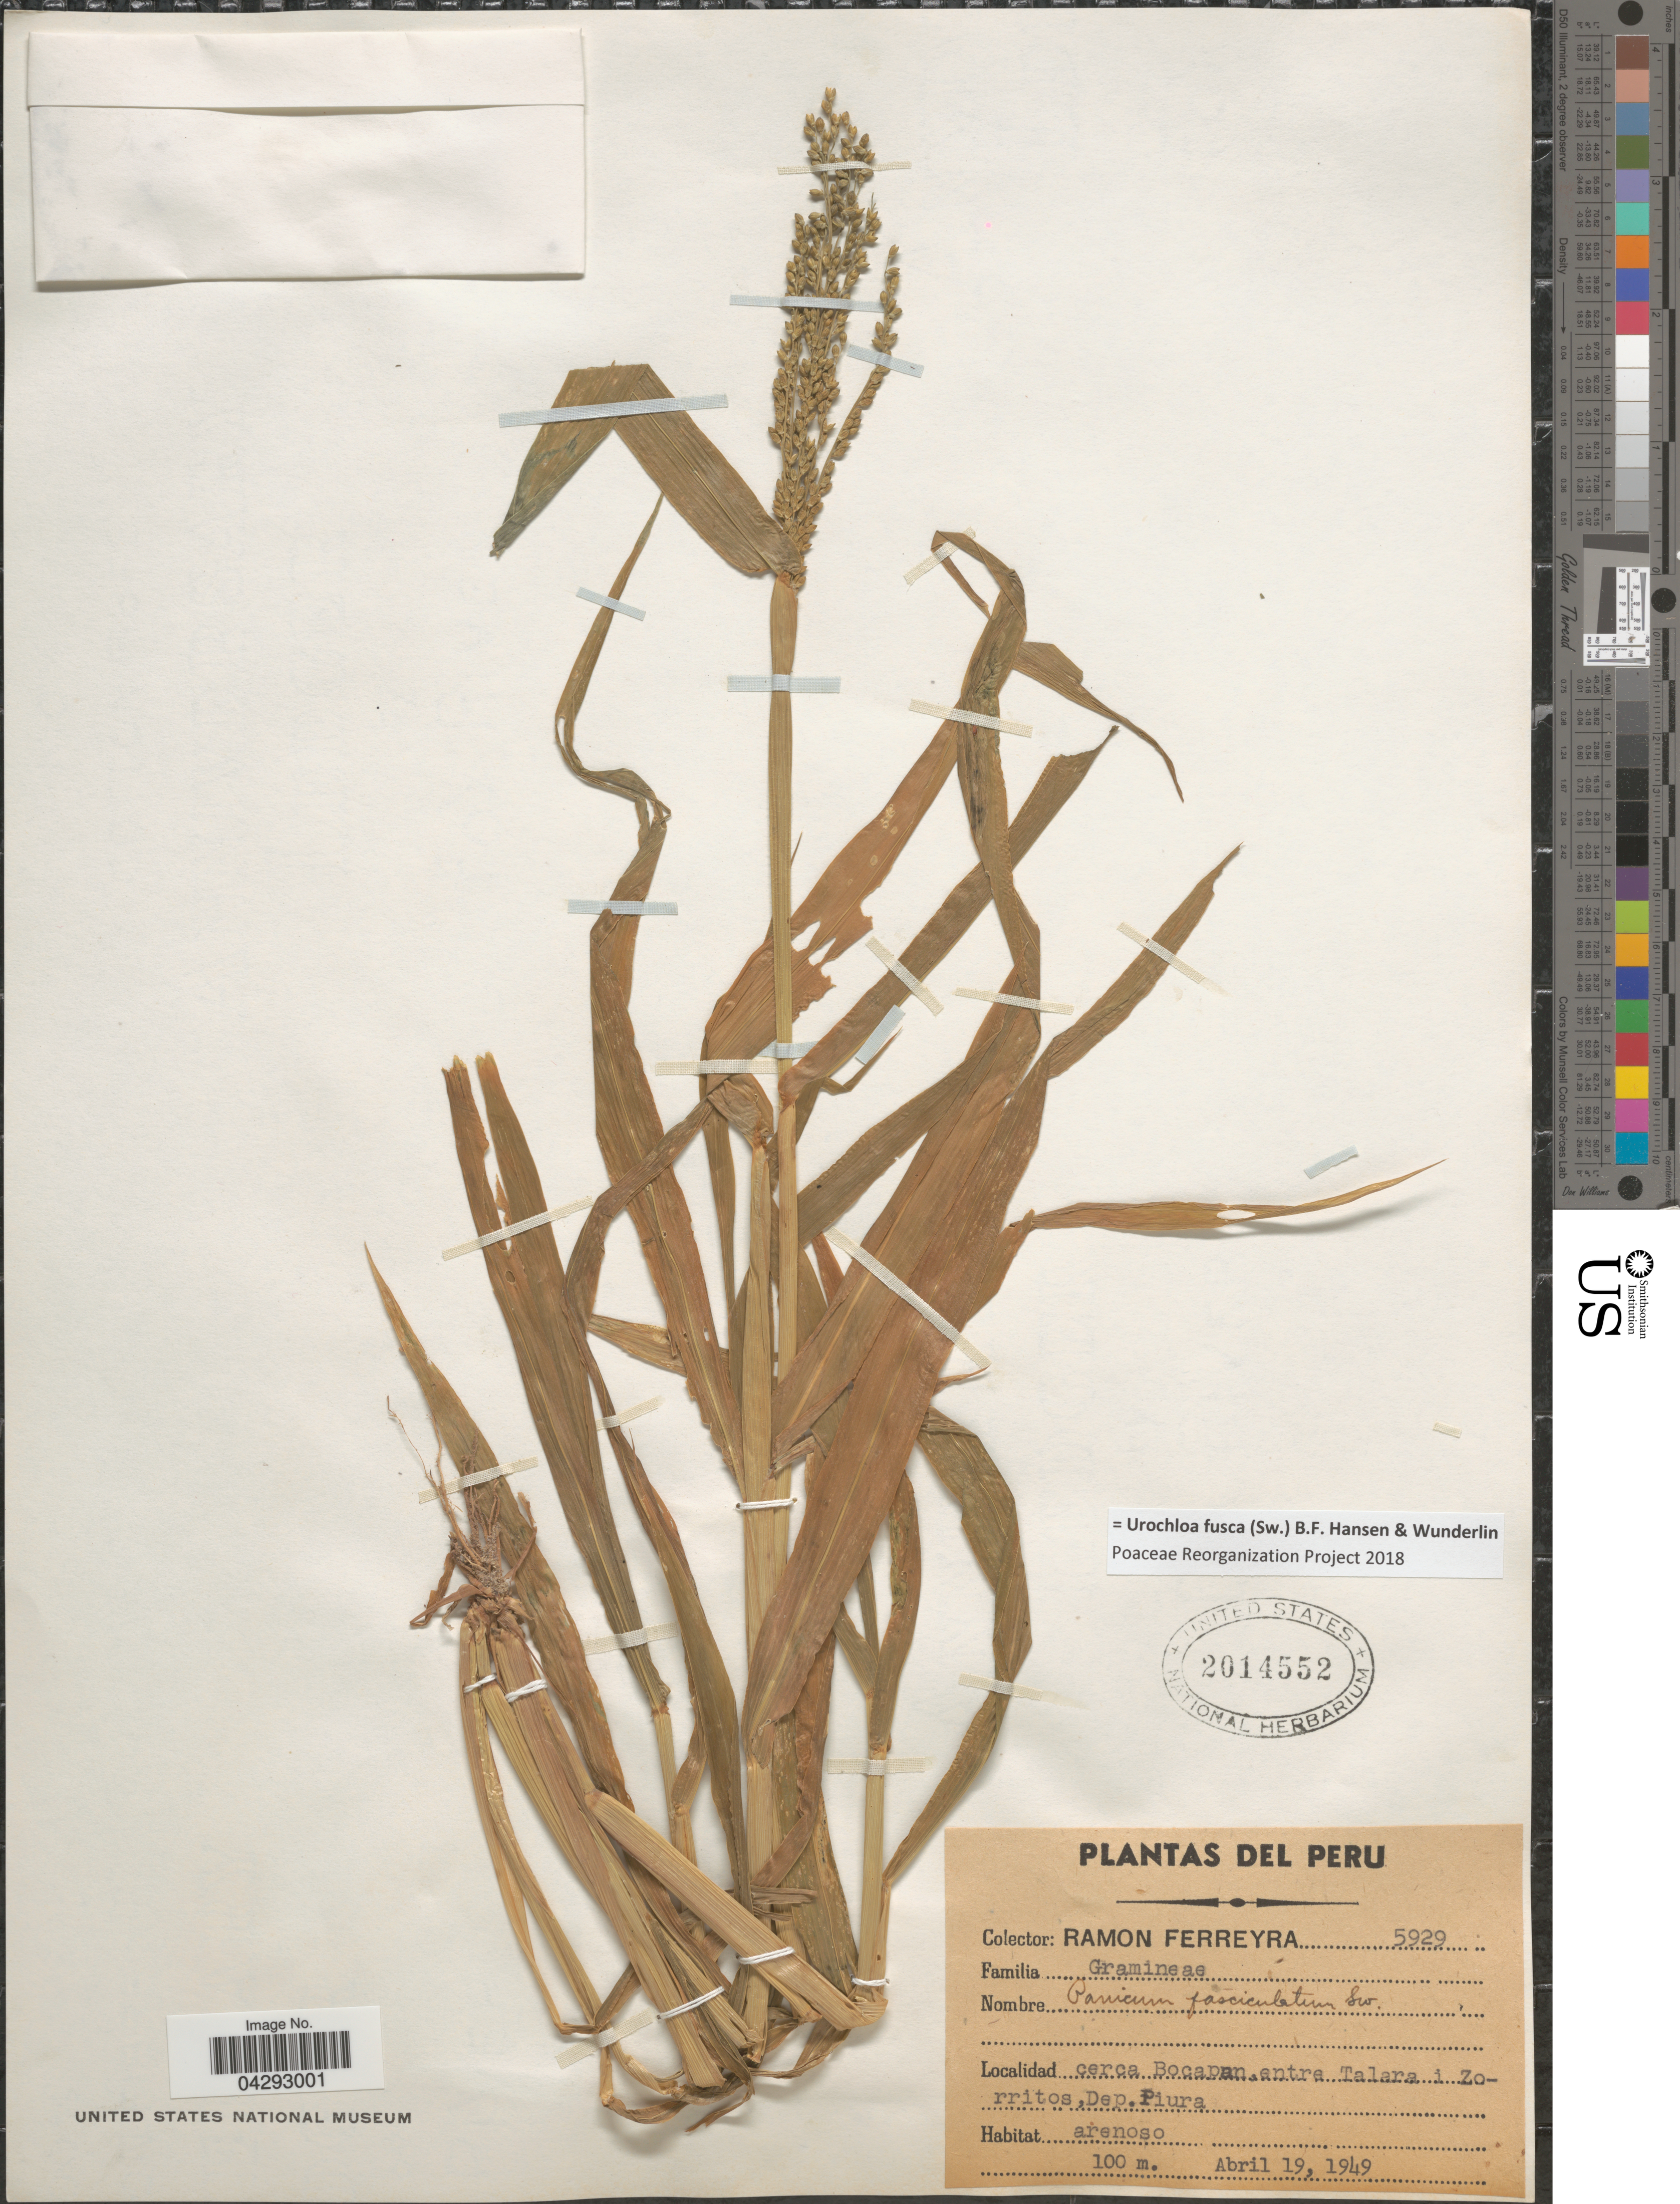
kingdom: Plantae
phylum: Tracheophyta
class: Liliopsida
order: Poales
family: Poaceae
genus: Urochloa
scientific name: Urochloa fusca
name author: (Sw.) B.F. Hansen & Wunderlin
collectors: R. A. Ferreyra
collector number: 5929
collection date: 1949-04-19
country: Peru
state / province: Piura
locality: Cerca Bocapan, entre Talara i Zorritos, Dep. Piura.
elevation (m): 100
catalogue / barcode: US 2014552